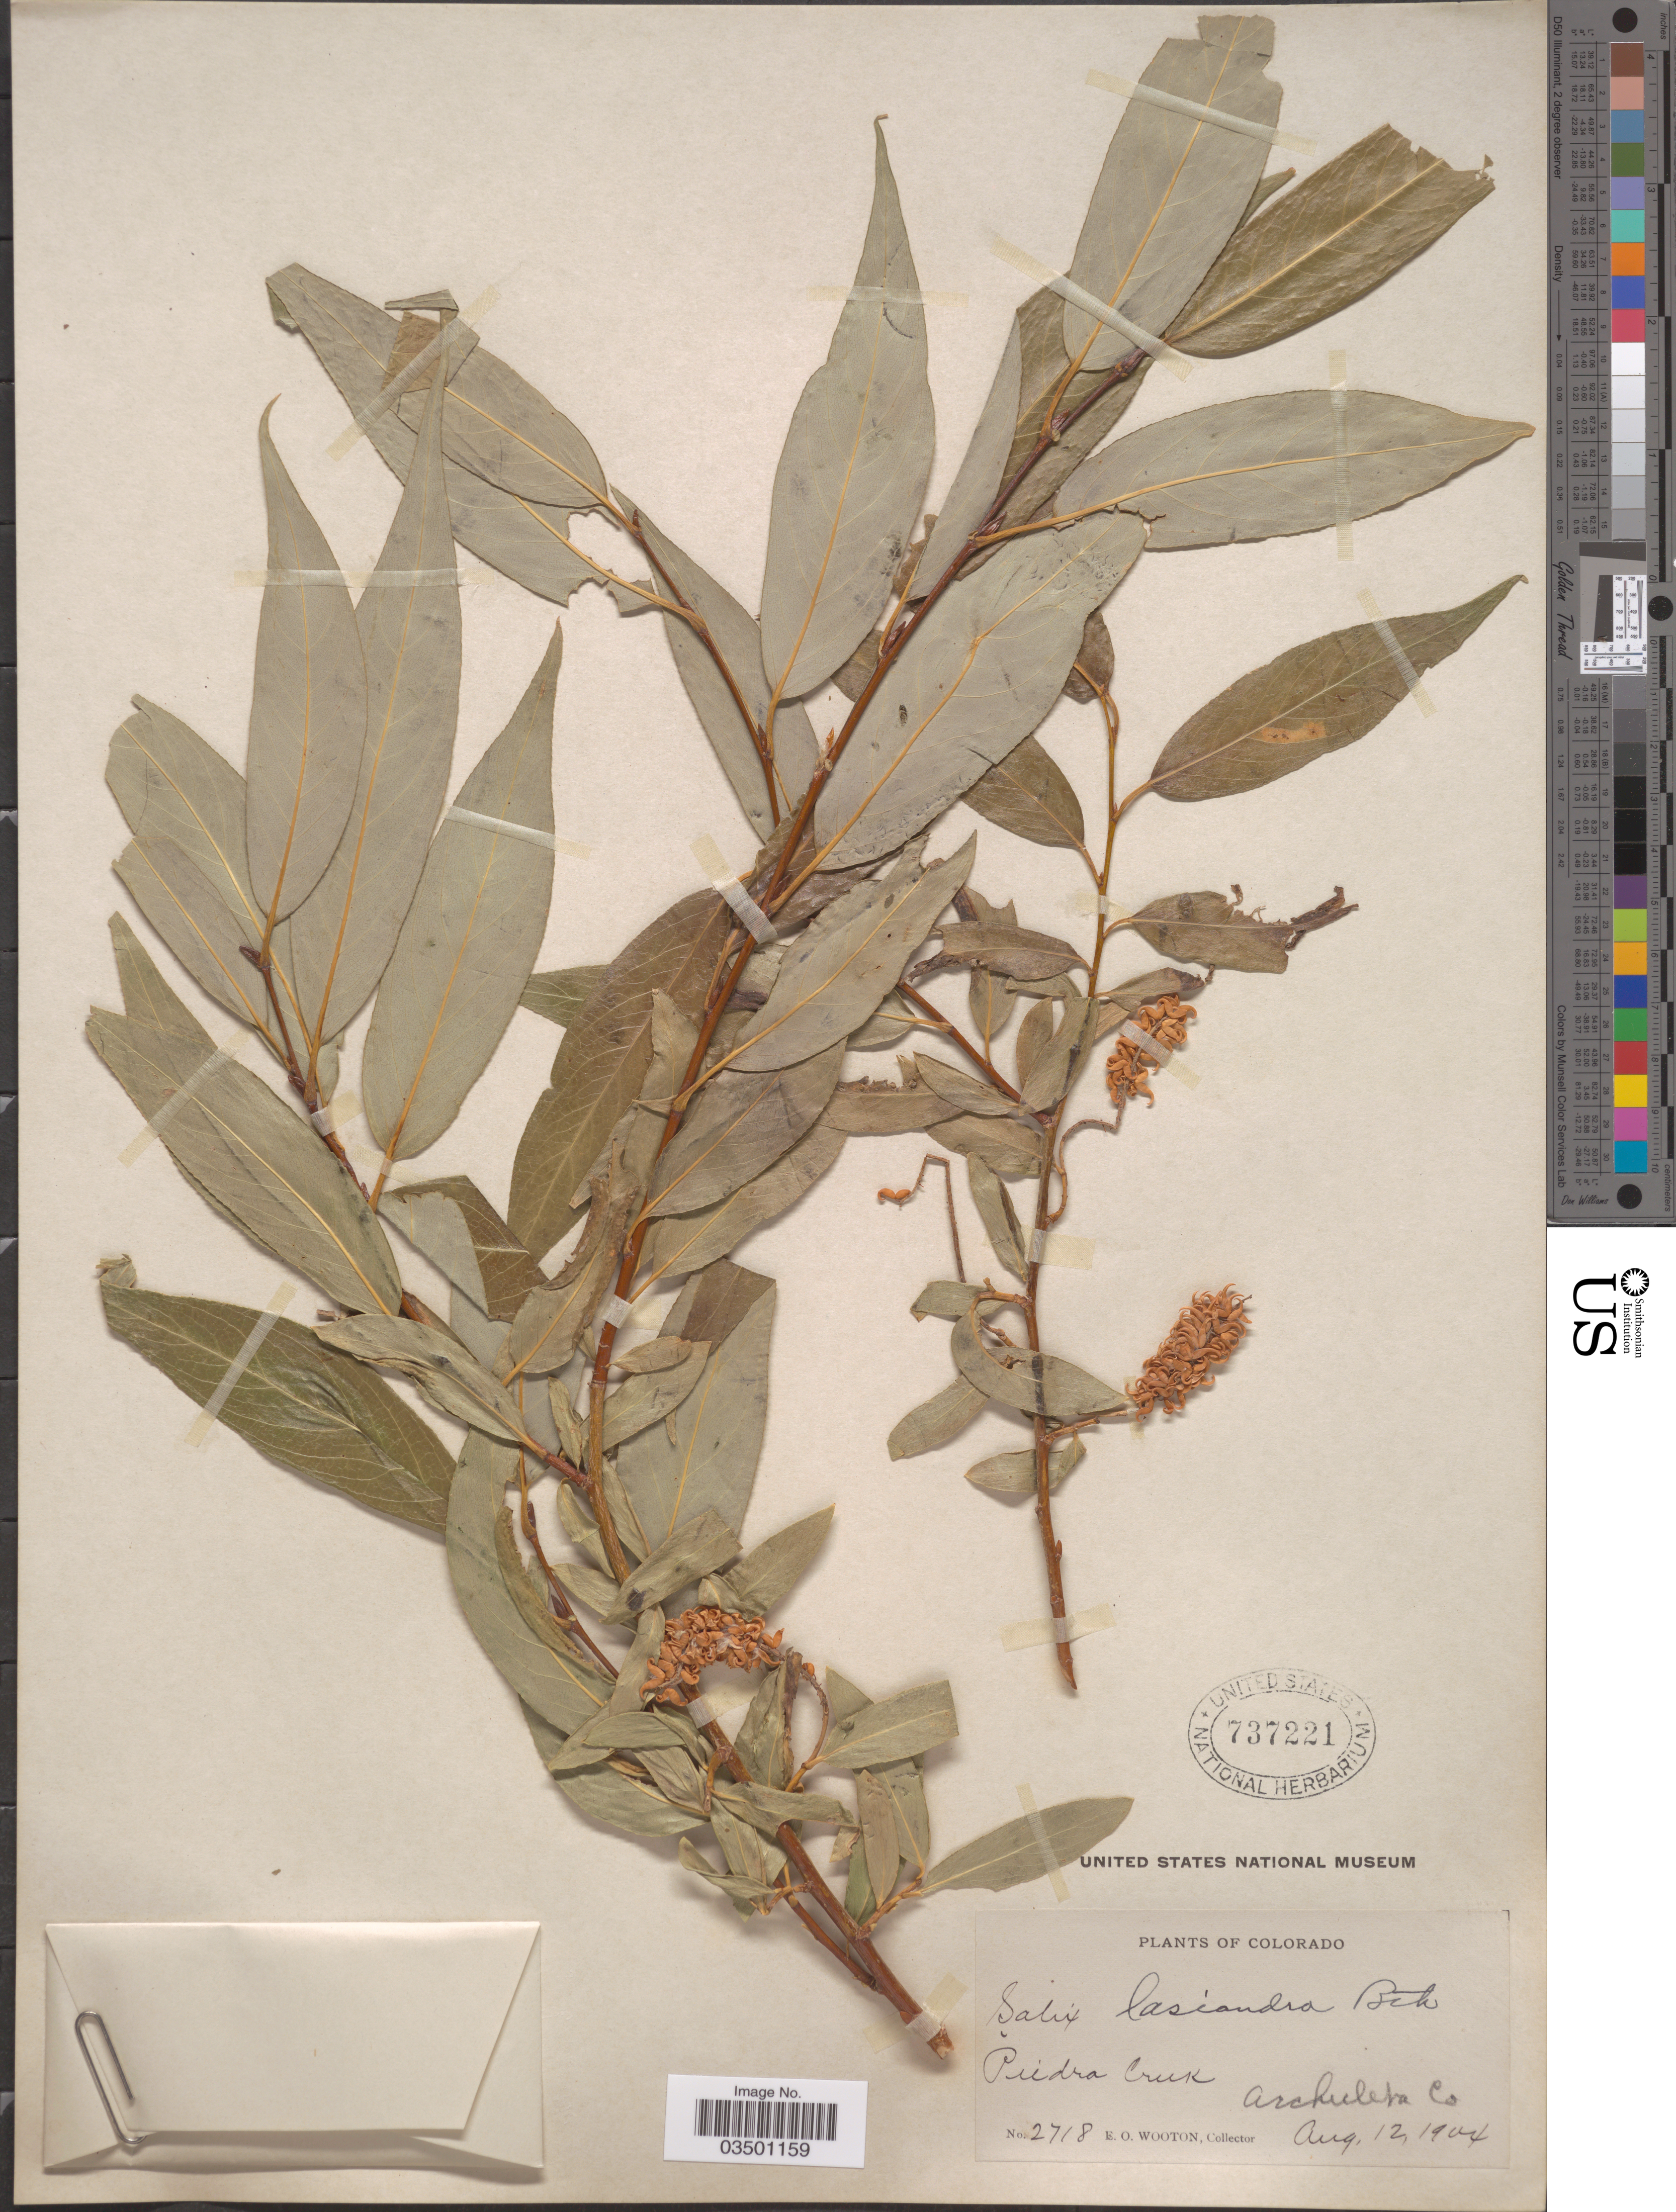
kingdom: Plantae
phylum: Tracheophyta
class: Magnoliopsida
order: Malpighiales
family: Salicaceae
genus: Salix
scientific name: Salix lasiandra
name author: Benth.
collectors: E. O. Wooton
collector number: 2718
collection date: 1904-08-12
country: United States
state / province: Colorado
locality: Piedra Creek. Archuleta Co.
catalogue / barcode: US 737221